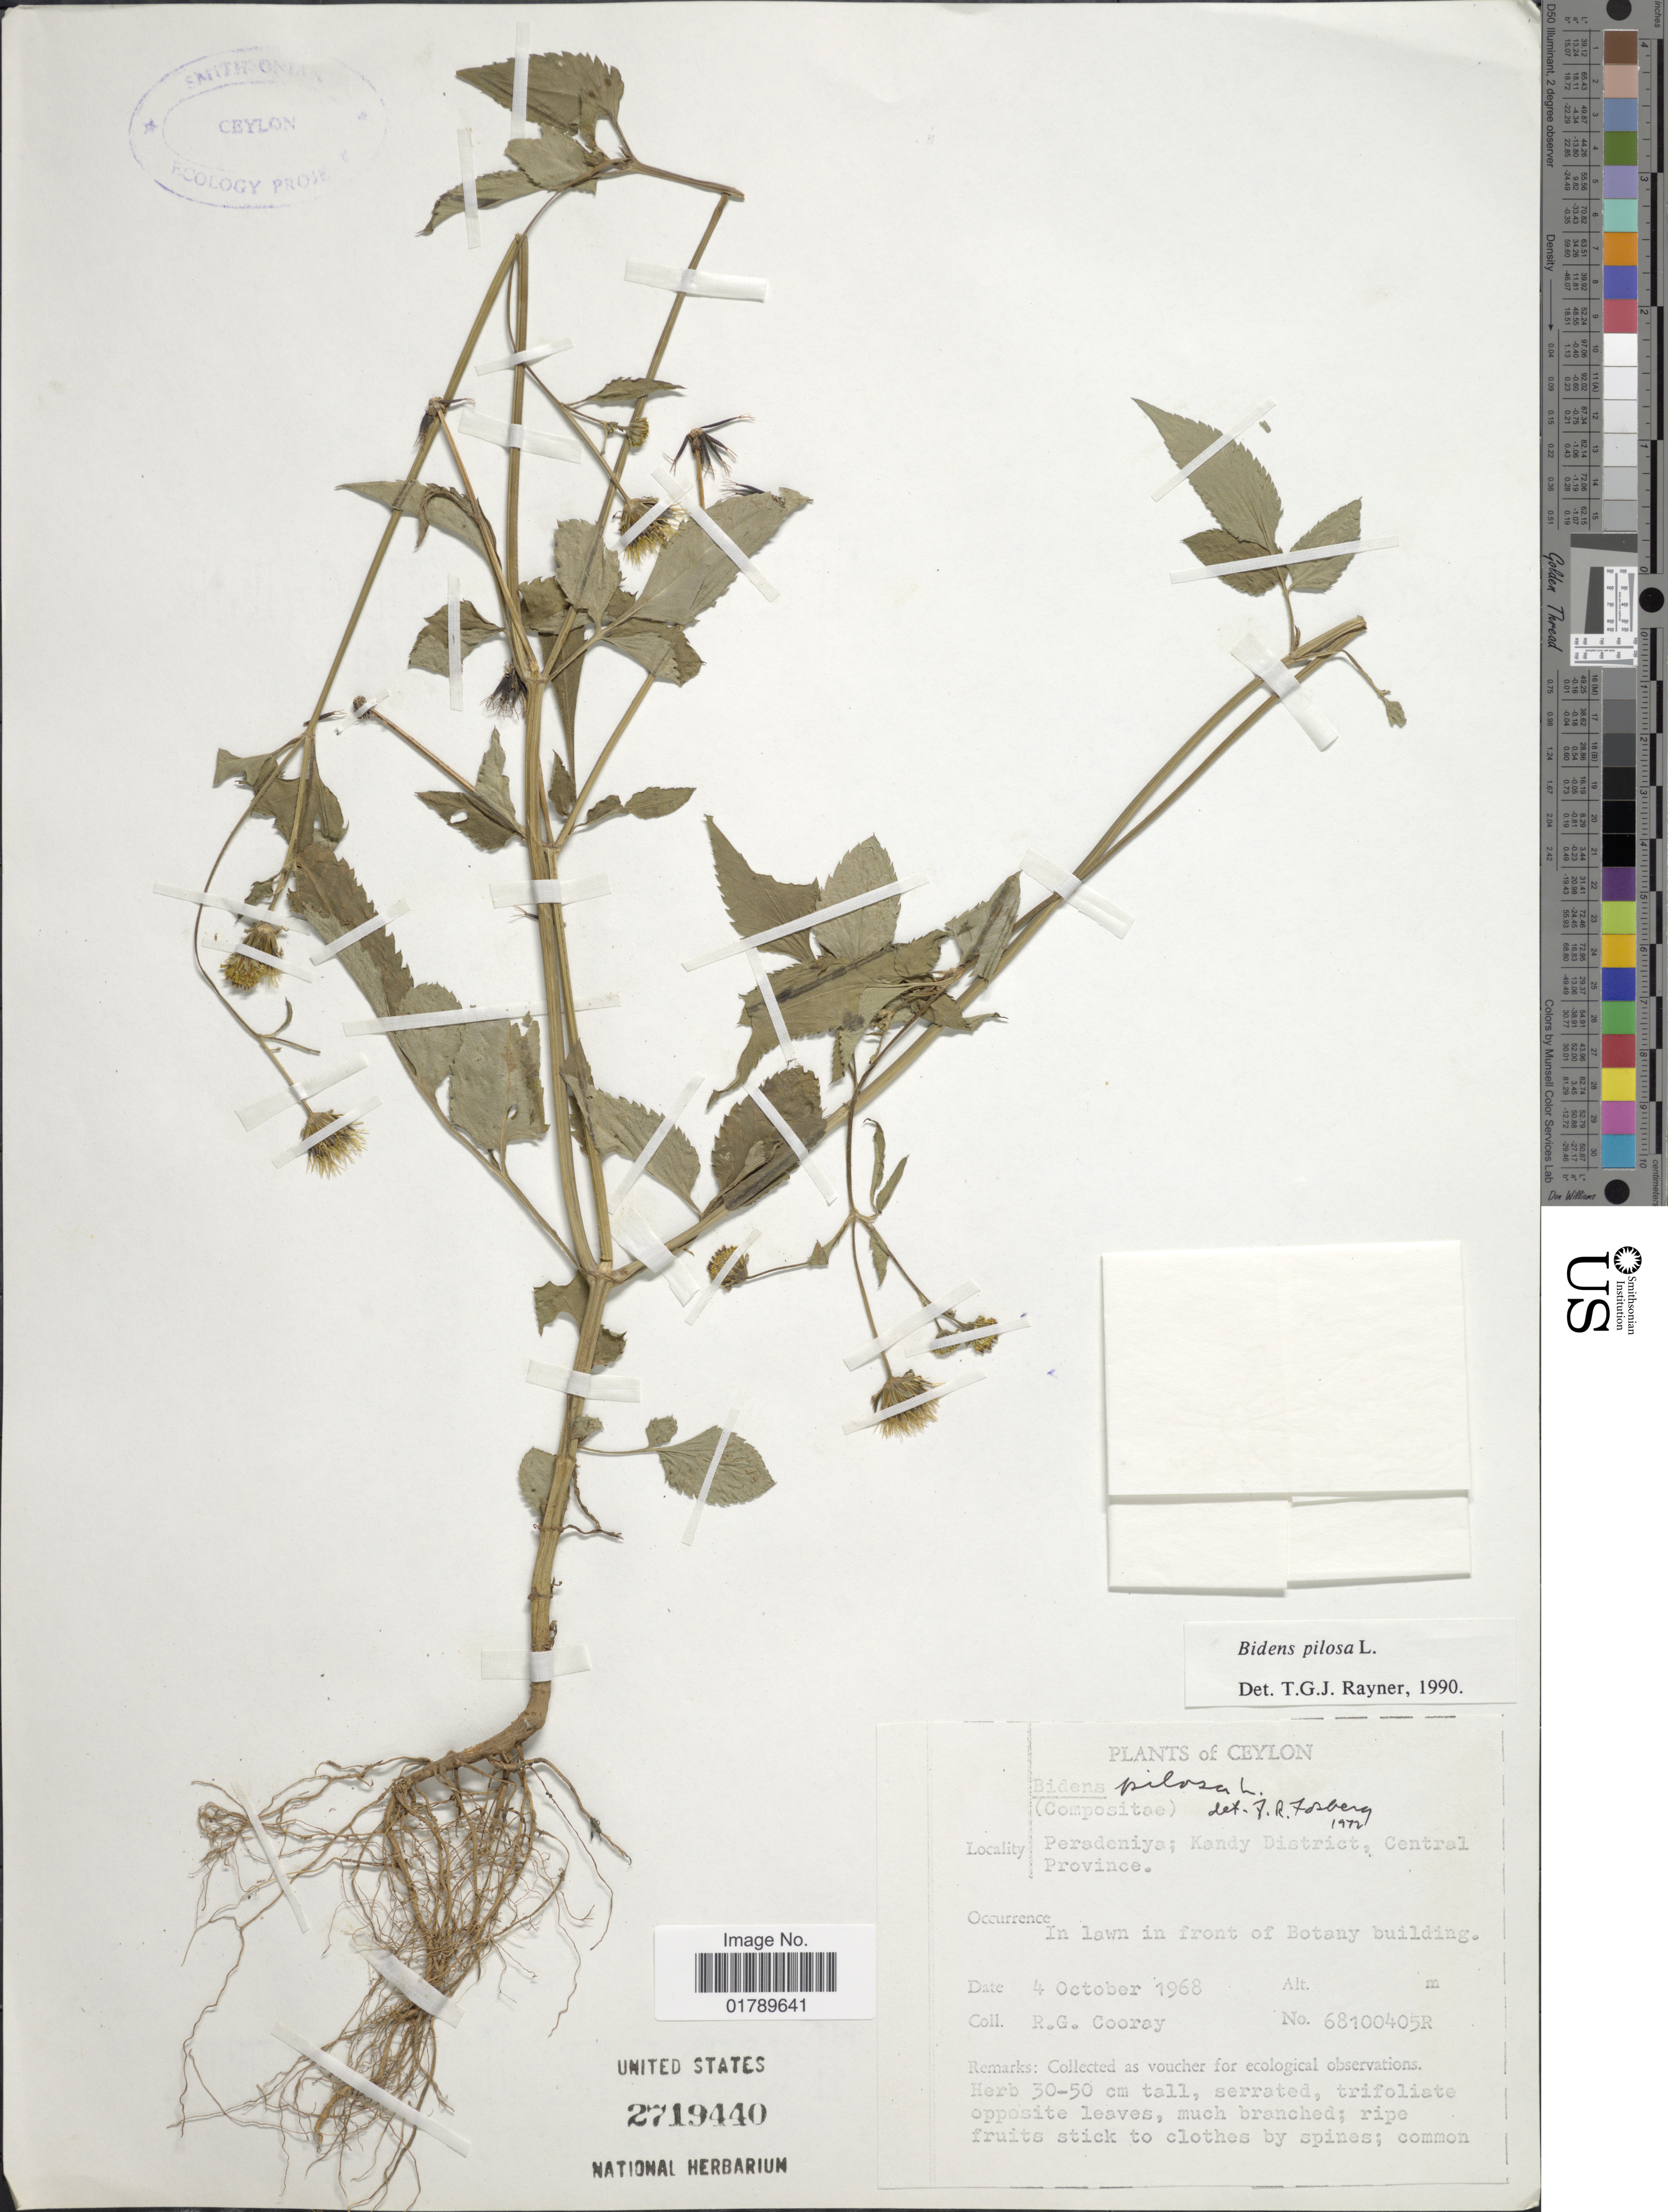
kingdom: Plantae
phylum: Tracheophyta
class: Magnoliopsida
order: Asterales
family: Asteraceae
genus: Bidens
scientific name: Bidens pilosa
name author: L.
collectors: R. Cooray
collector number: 68100405R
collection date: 1968-10-04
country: Sri Lanka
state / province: Central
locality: Ceylon. Peradeniya; Kandy District, Central Province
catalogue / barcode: US 2719440